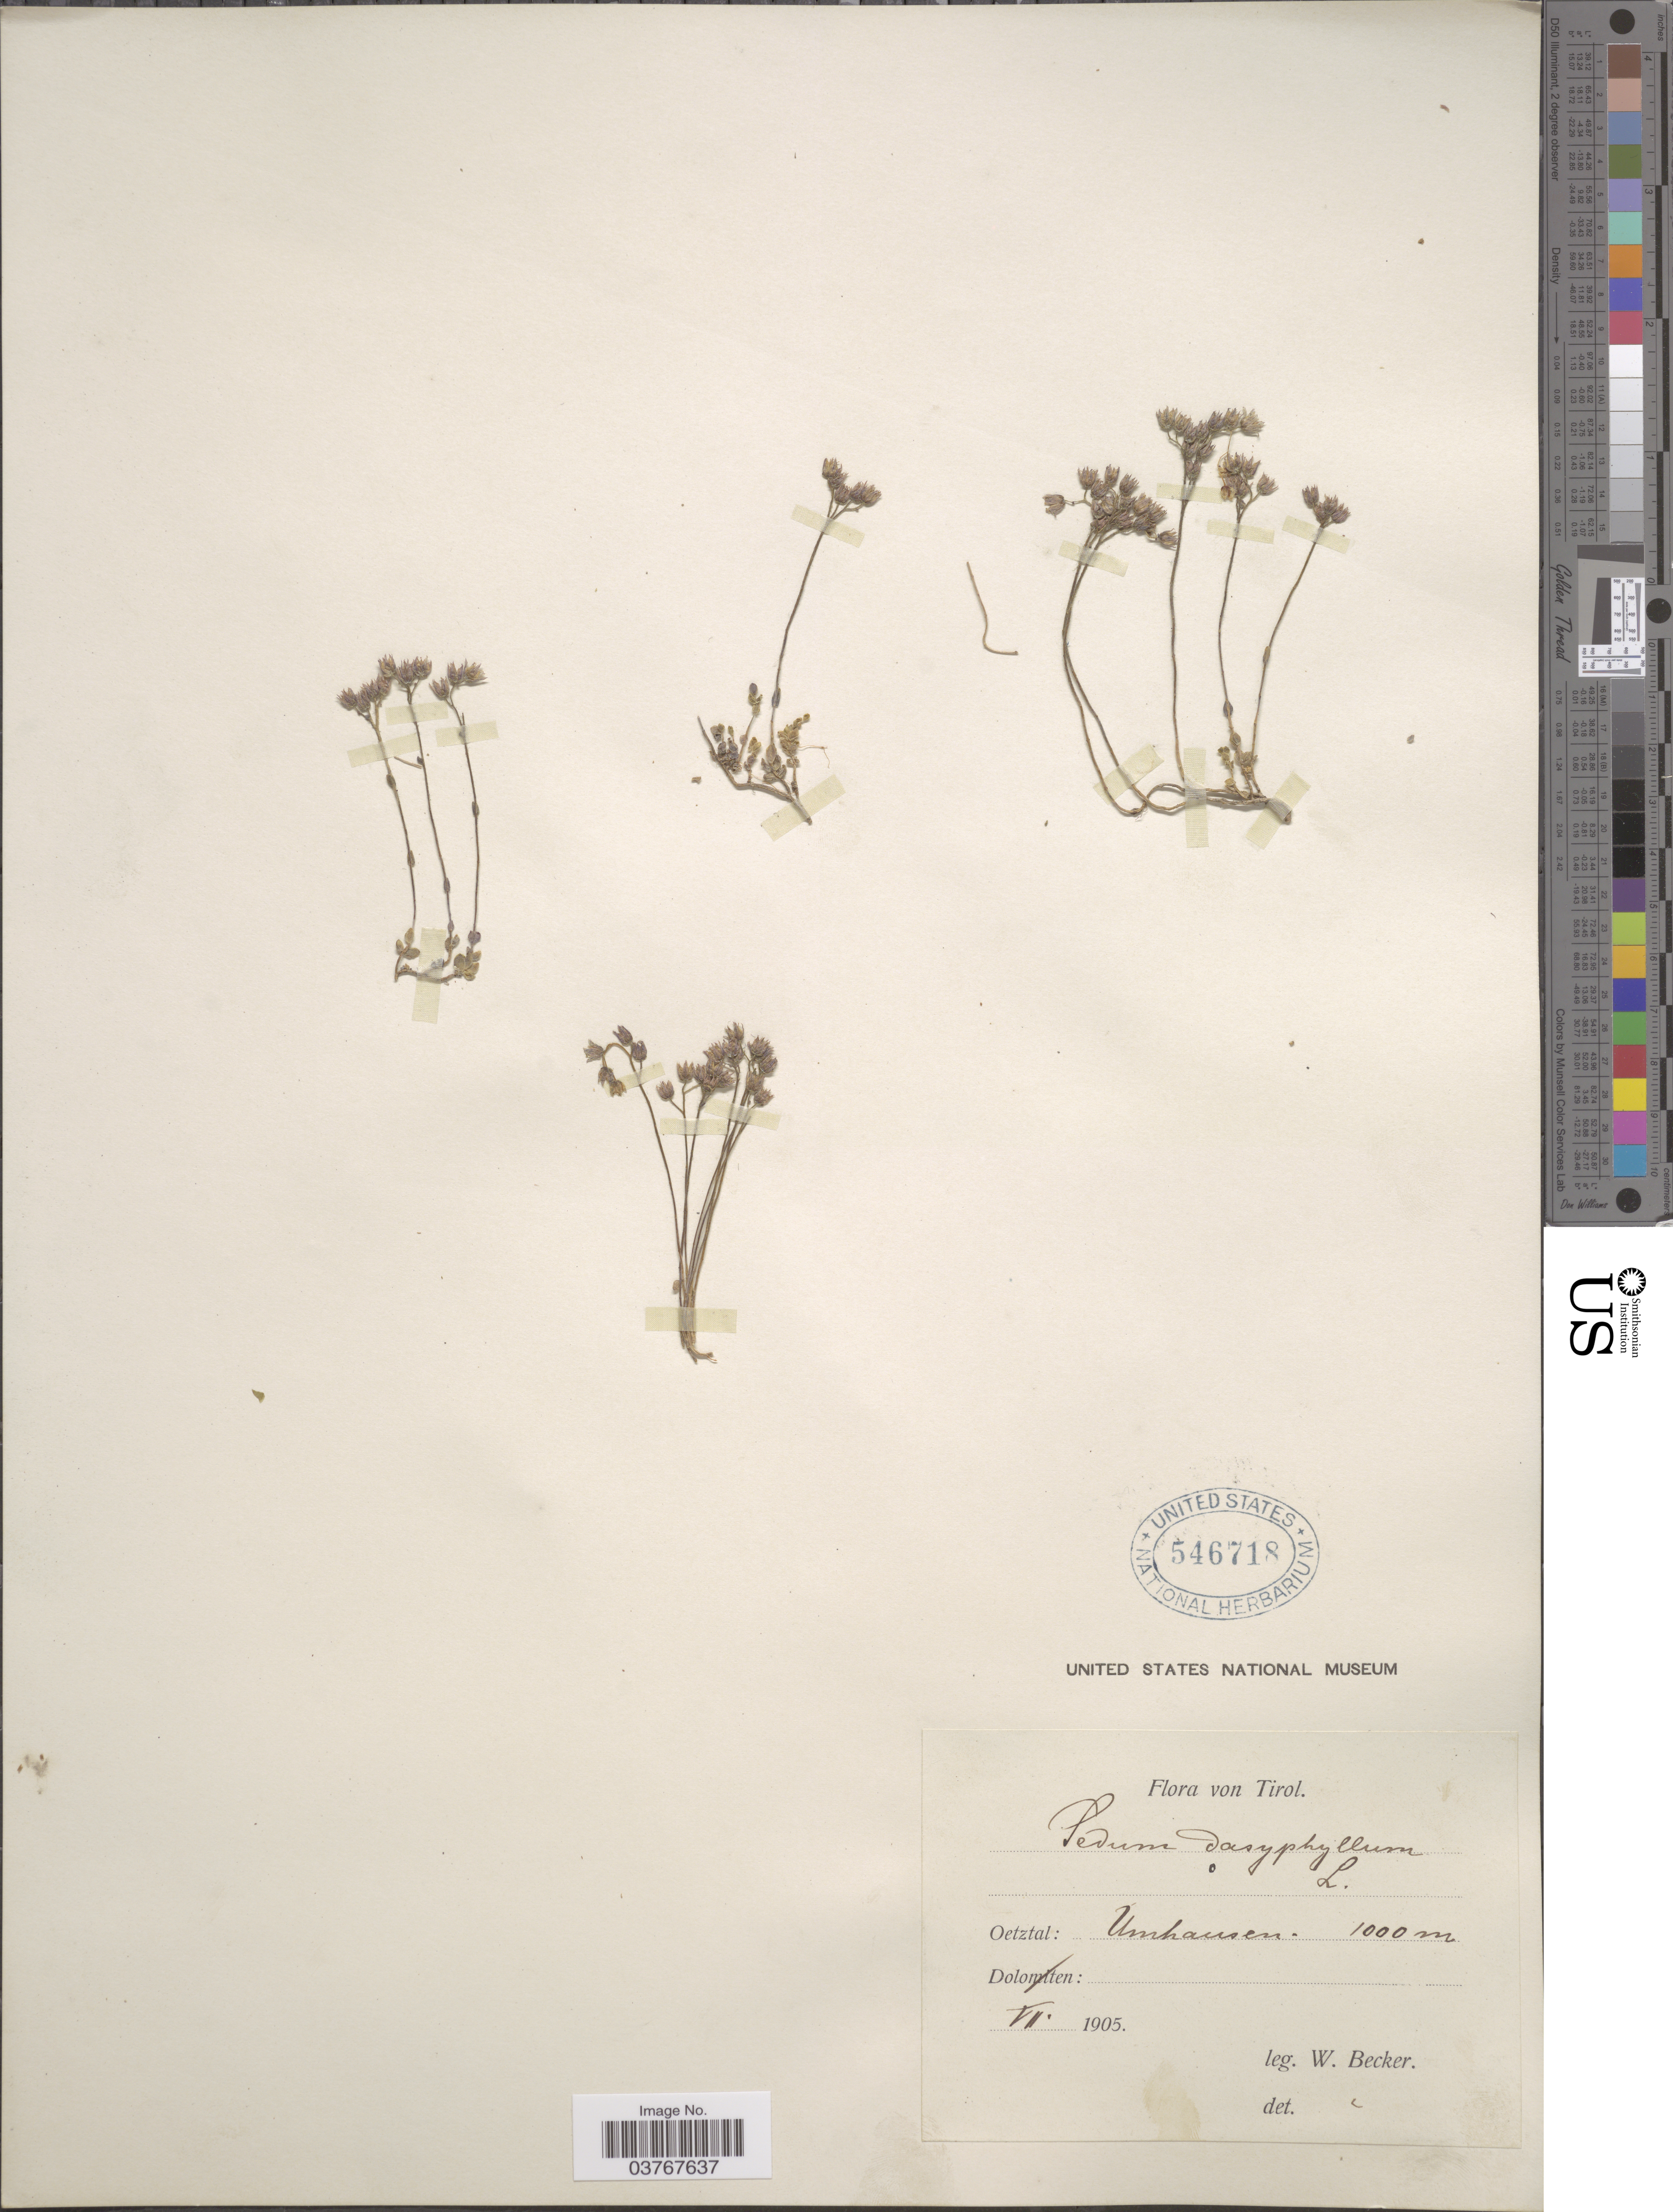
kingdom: Plantae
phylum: Tracheophyta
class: Magnoliopsida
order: Saxifragales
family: Crassulaceae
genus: Sedum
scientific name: Sedum dasyphyllum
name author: L.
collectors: W. Becker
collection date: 1905-06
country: Austria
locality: Tirol. Umhausen.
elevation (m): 1000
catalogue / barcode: US 546718